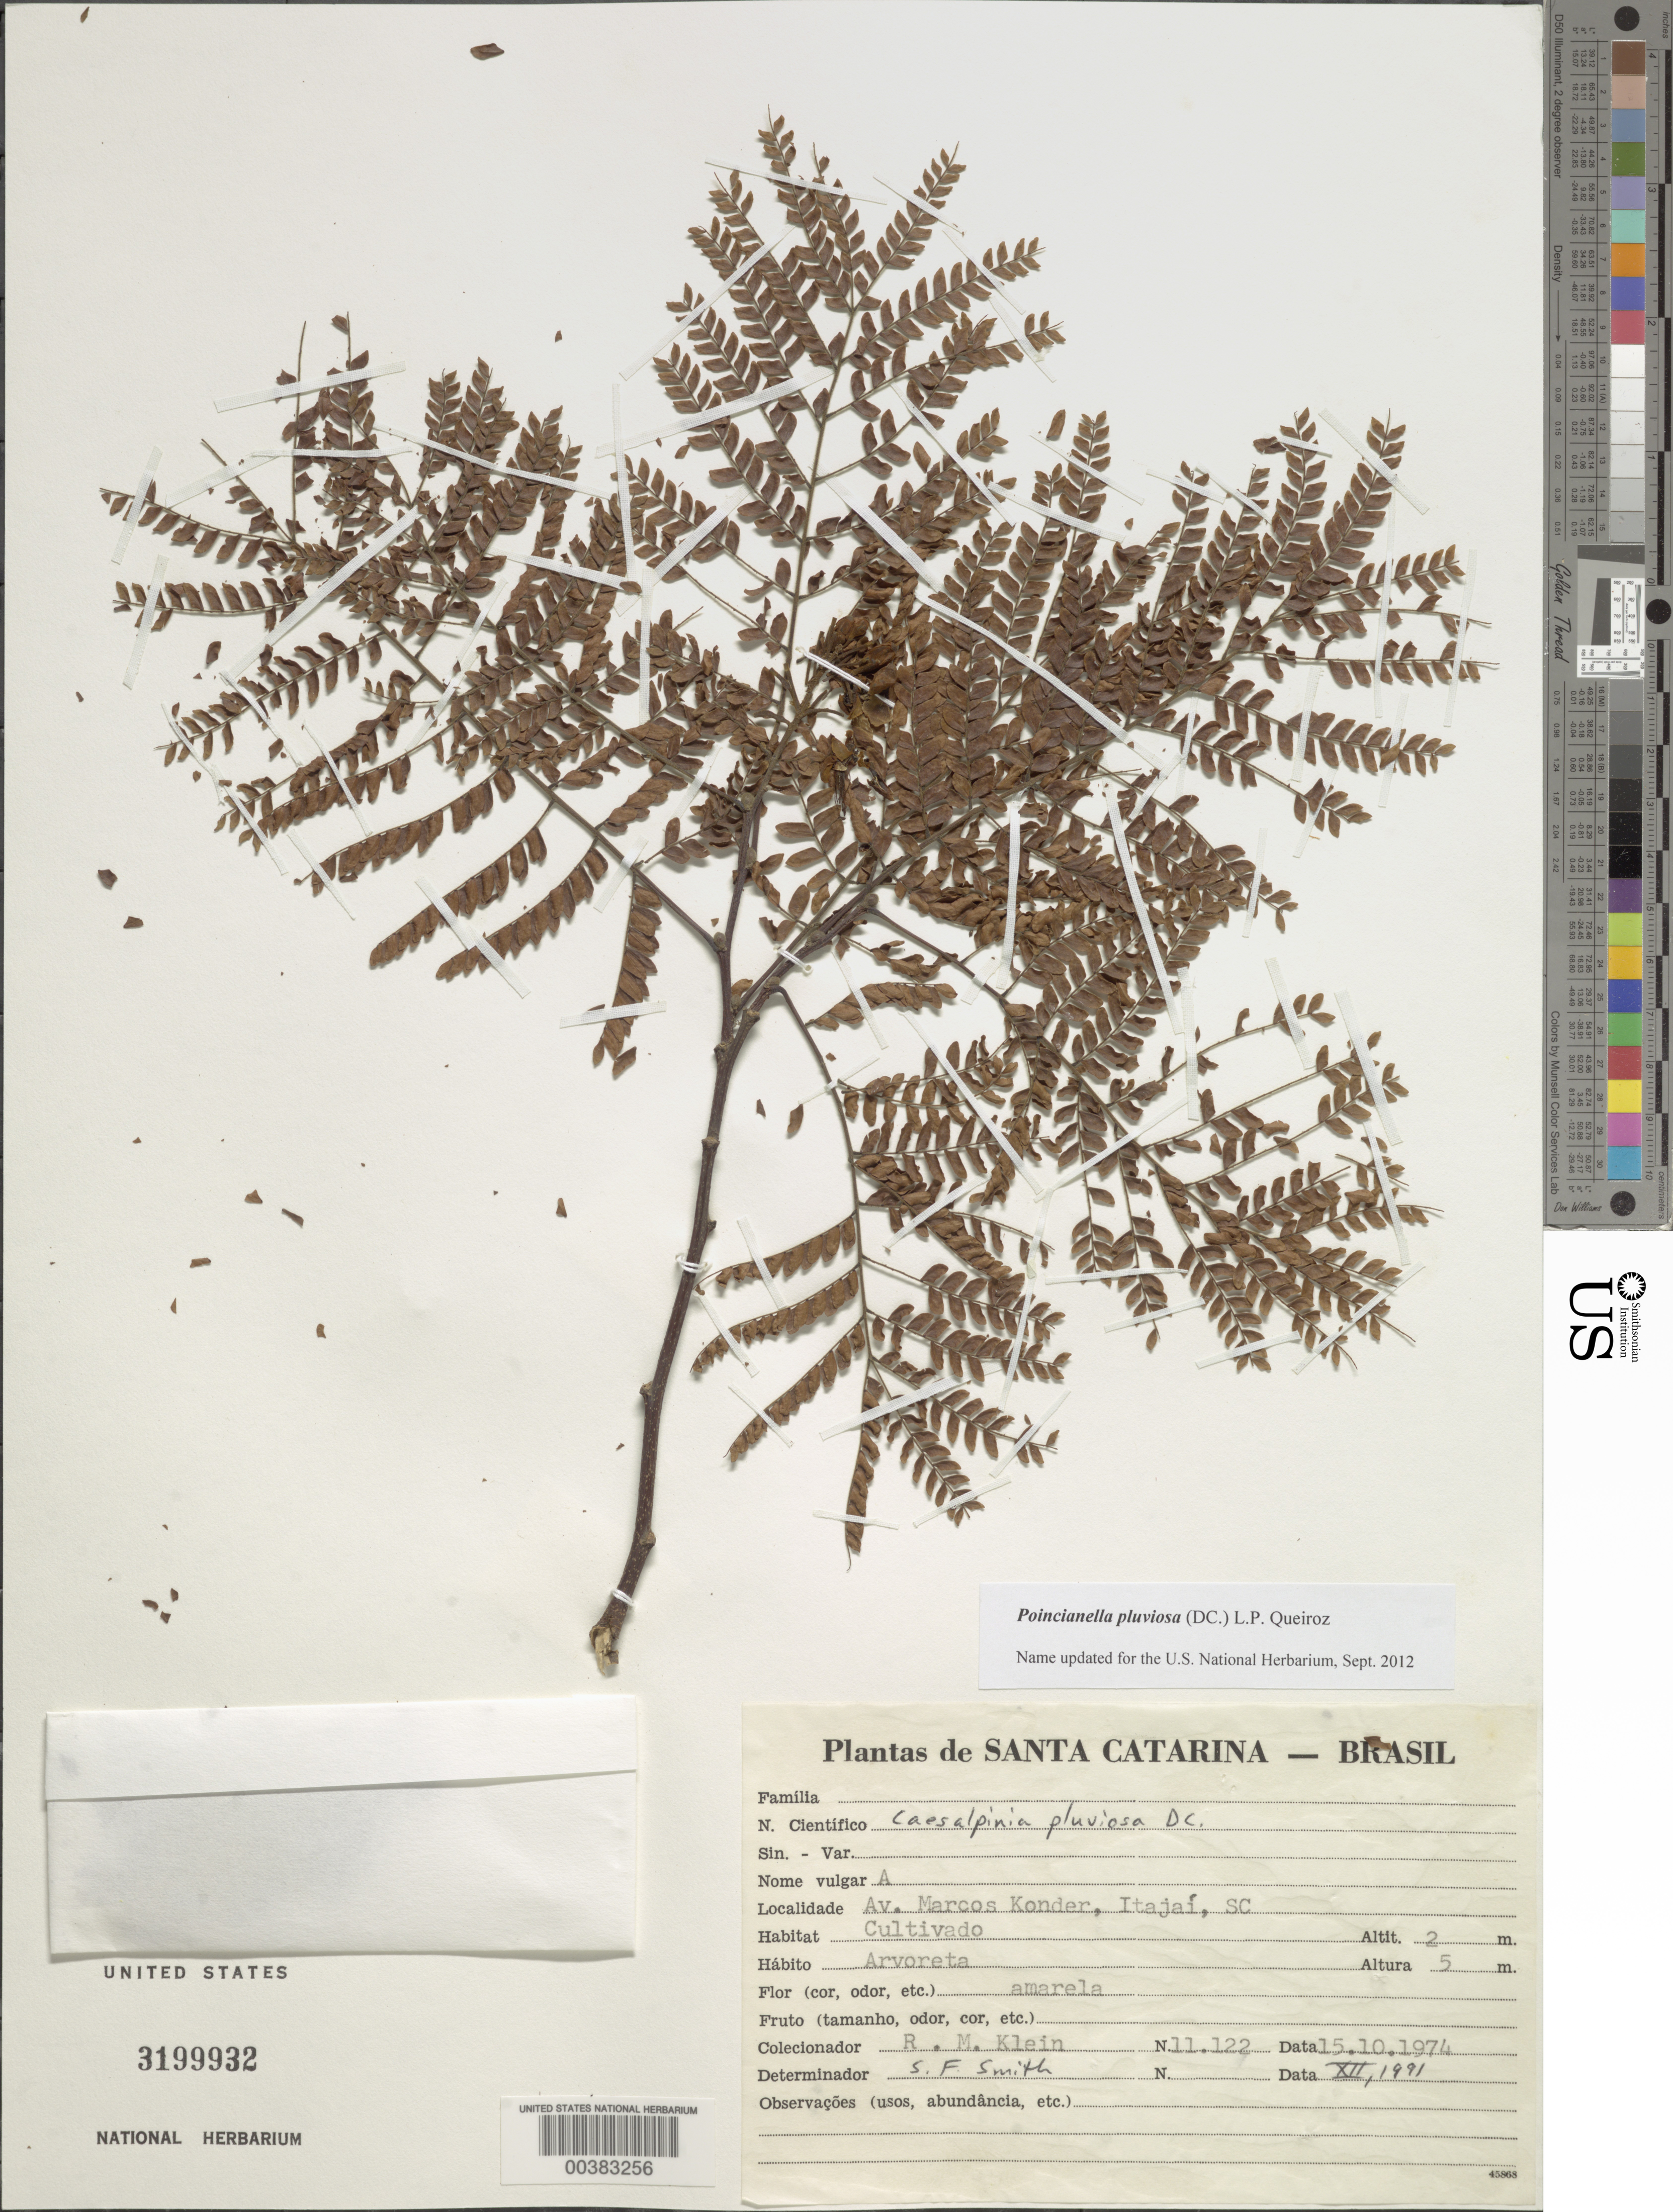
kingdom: Plantae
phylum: Tracheophyta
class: Magnoliopsida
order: Fabales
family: Fabaceae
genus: Cenostigma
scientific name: Cenostigma pluviosum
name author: (DC.) Gagnon & G.P. Lewis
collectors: W. Weingart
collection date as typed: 09 Apr 1914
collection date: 1914-04-09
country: Germany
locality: Gorgenthal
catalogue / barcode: US 3199932